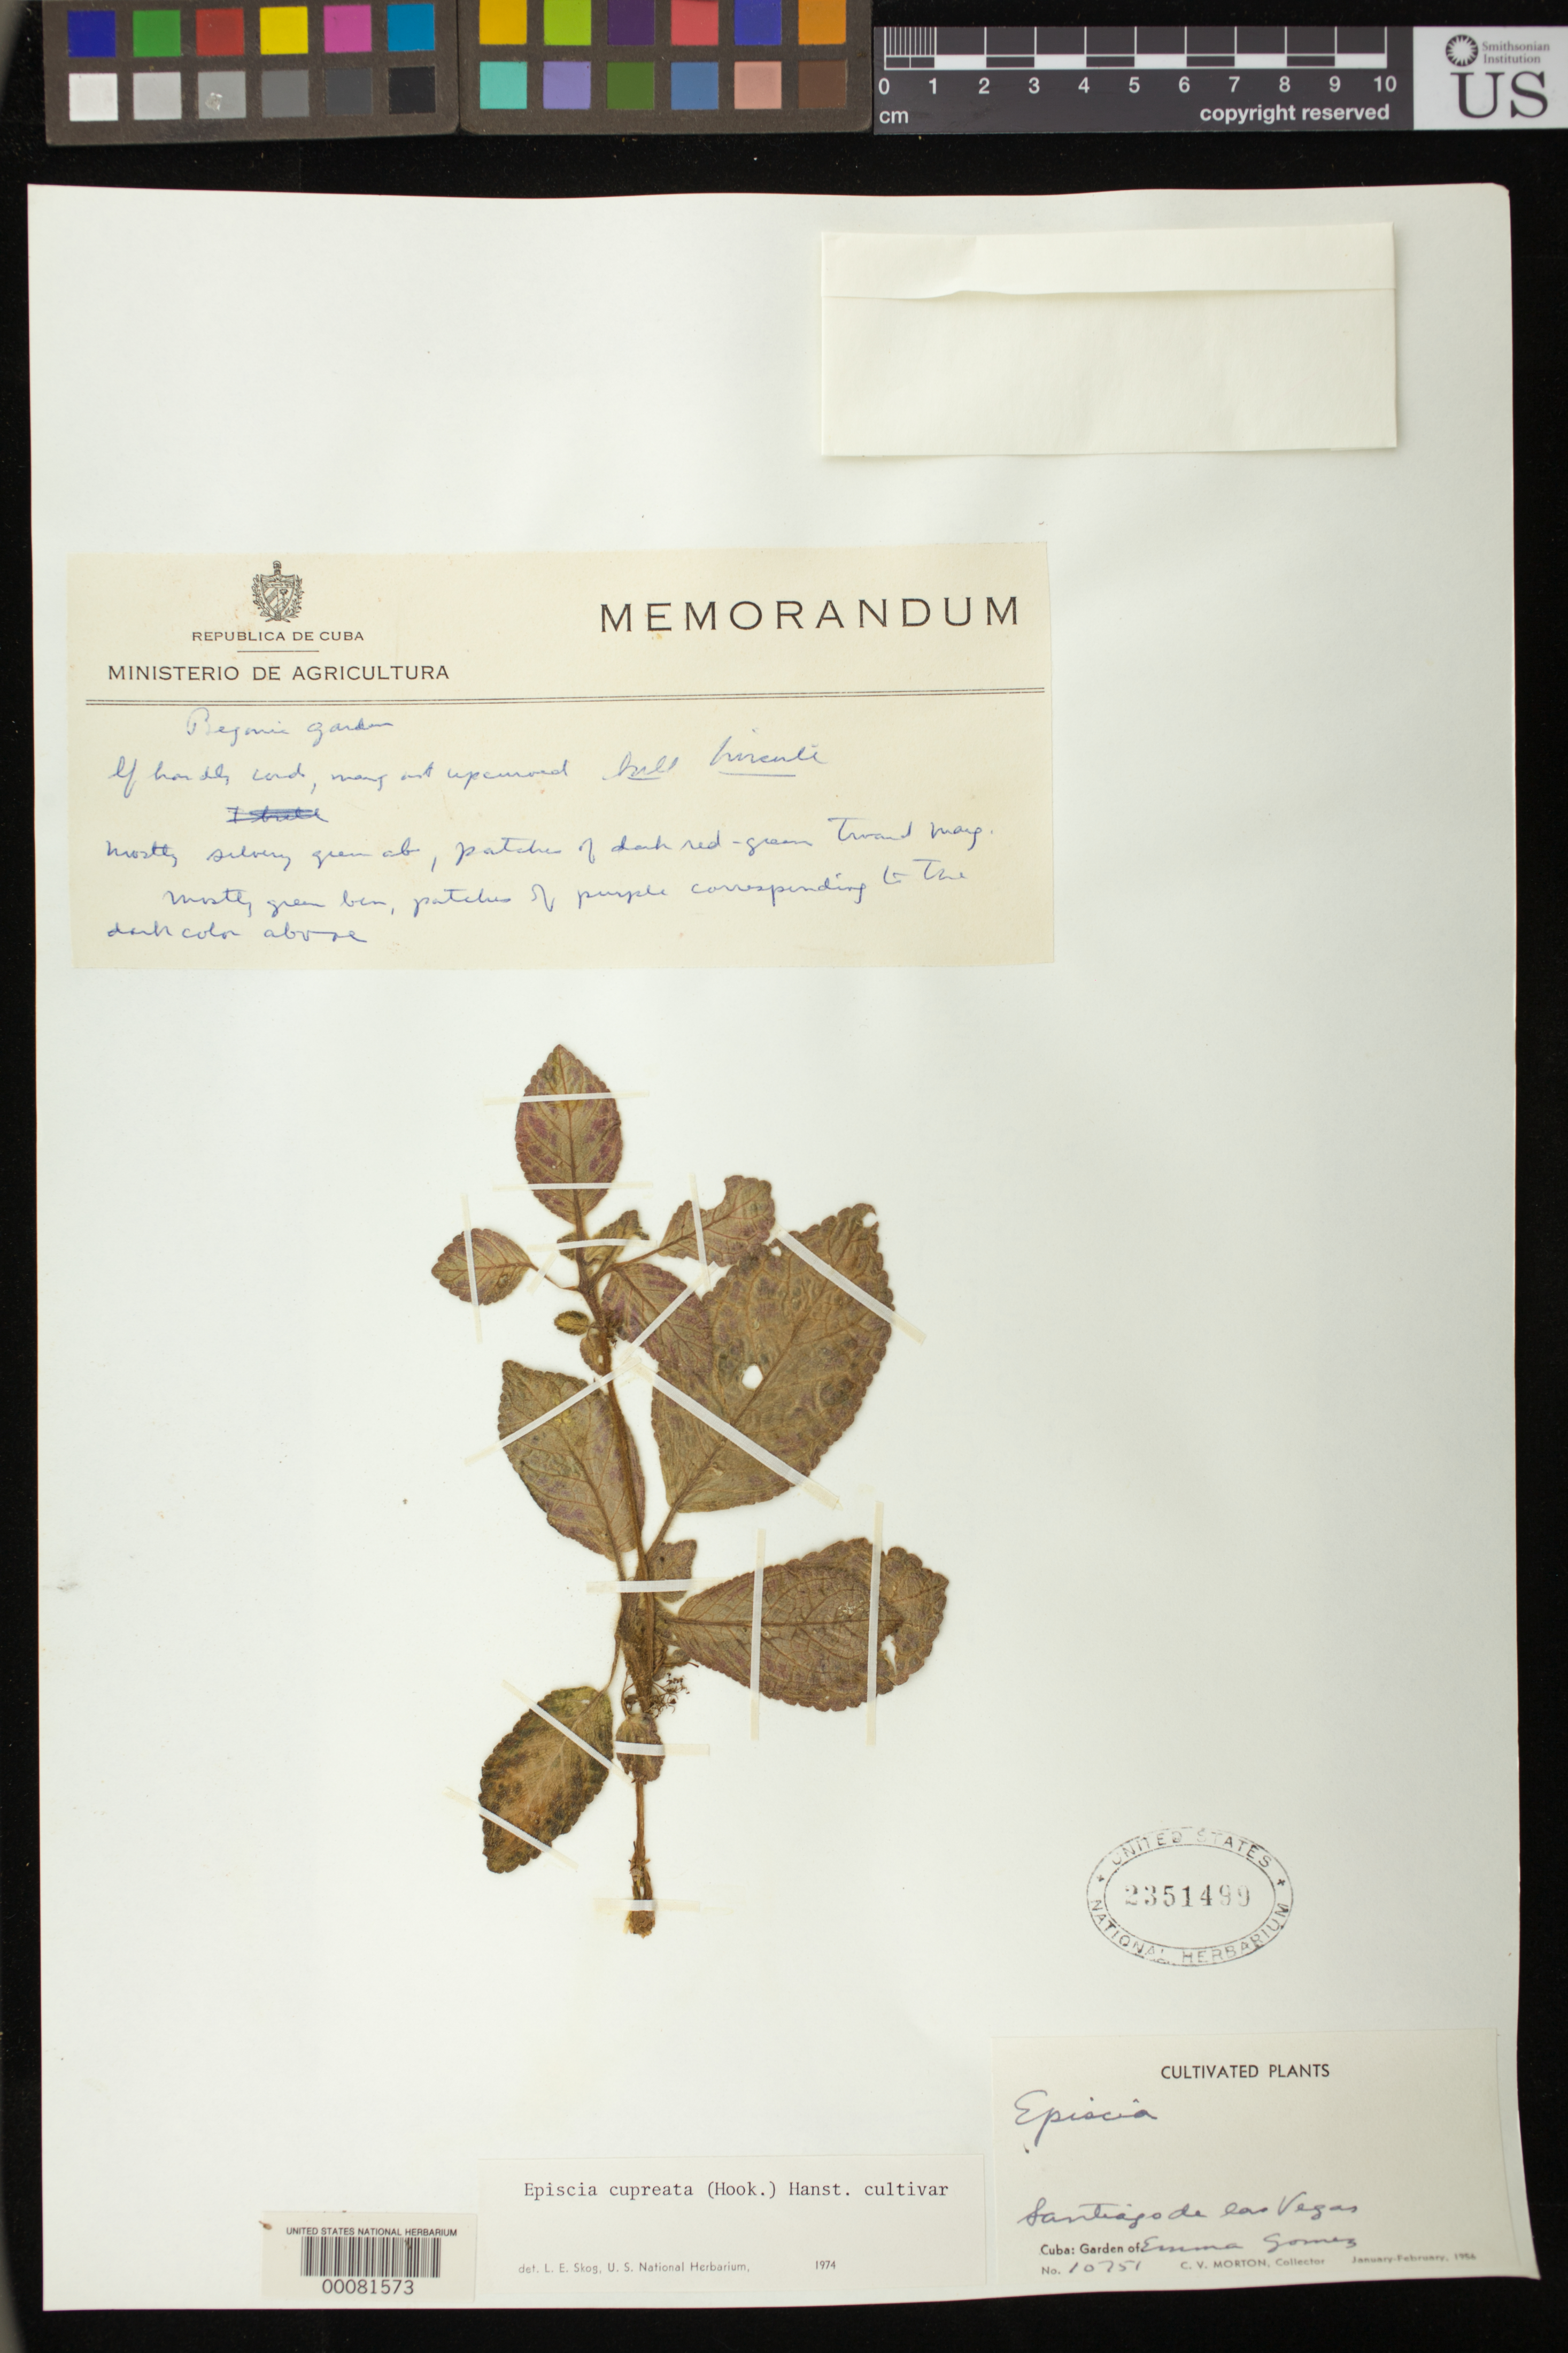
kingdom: Plantae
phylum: Tracheophyta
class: Magnoliopsida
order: Lamiales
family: Gesneriaceae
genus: Episcia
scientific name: Episcia cupreata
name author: (Hook.) Hanst.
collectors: C. V. Morton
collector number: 10751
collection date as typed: Jan-Feb 1956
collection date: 1956-01/1956-02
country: Cuba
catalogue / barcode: US 2351499